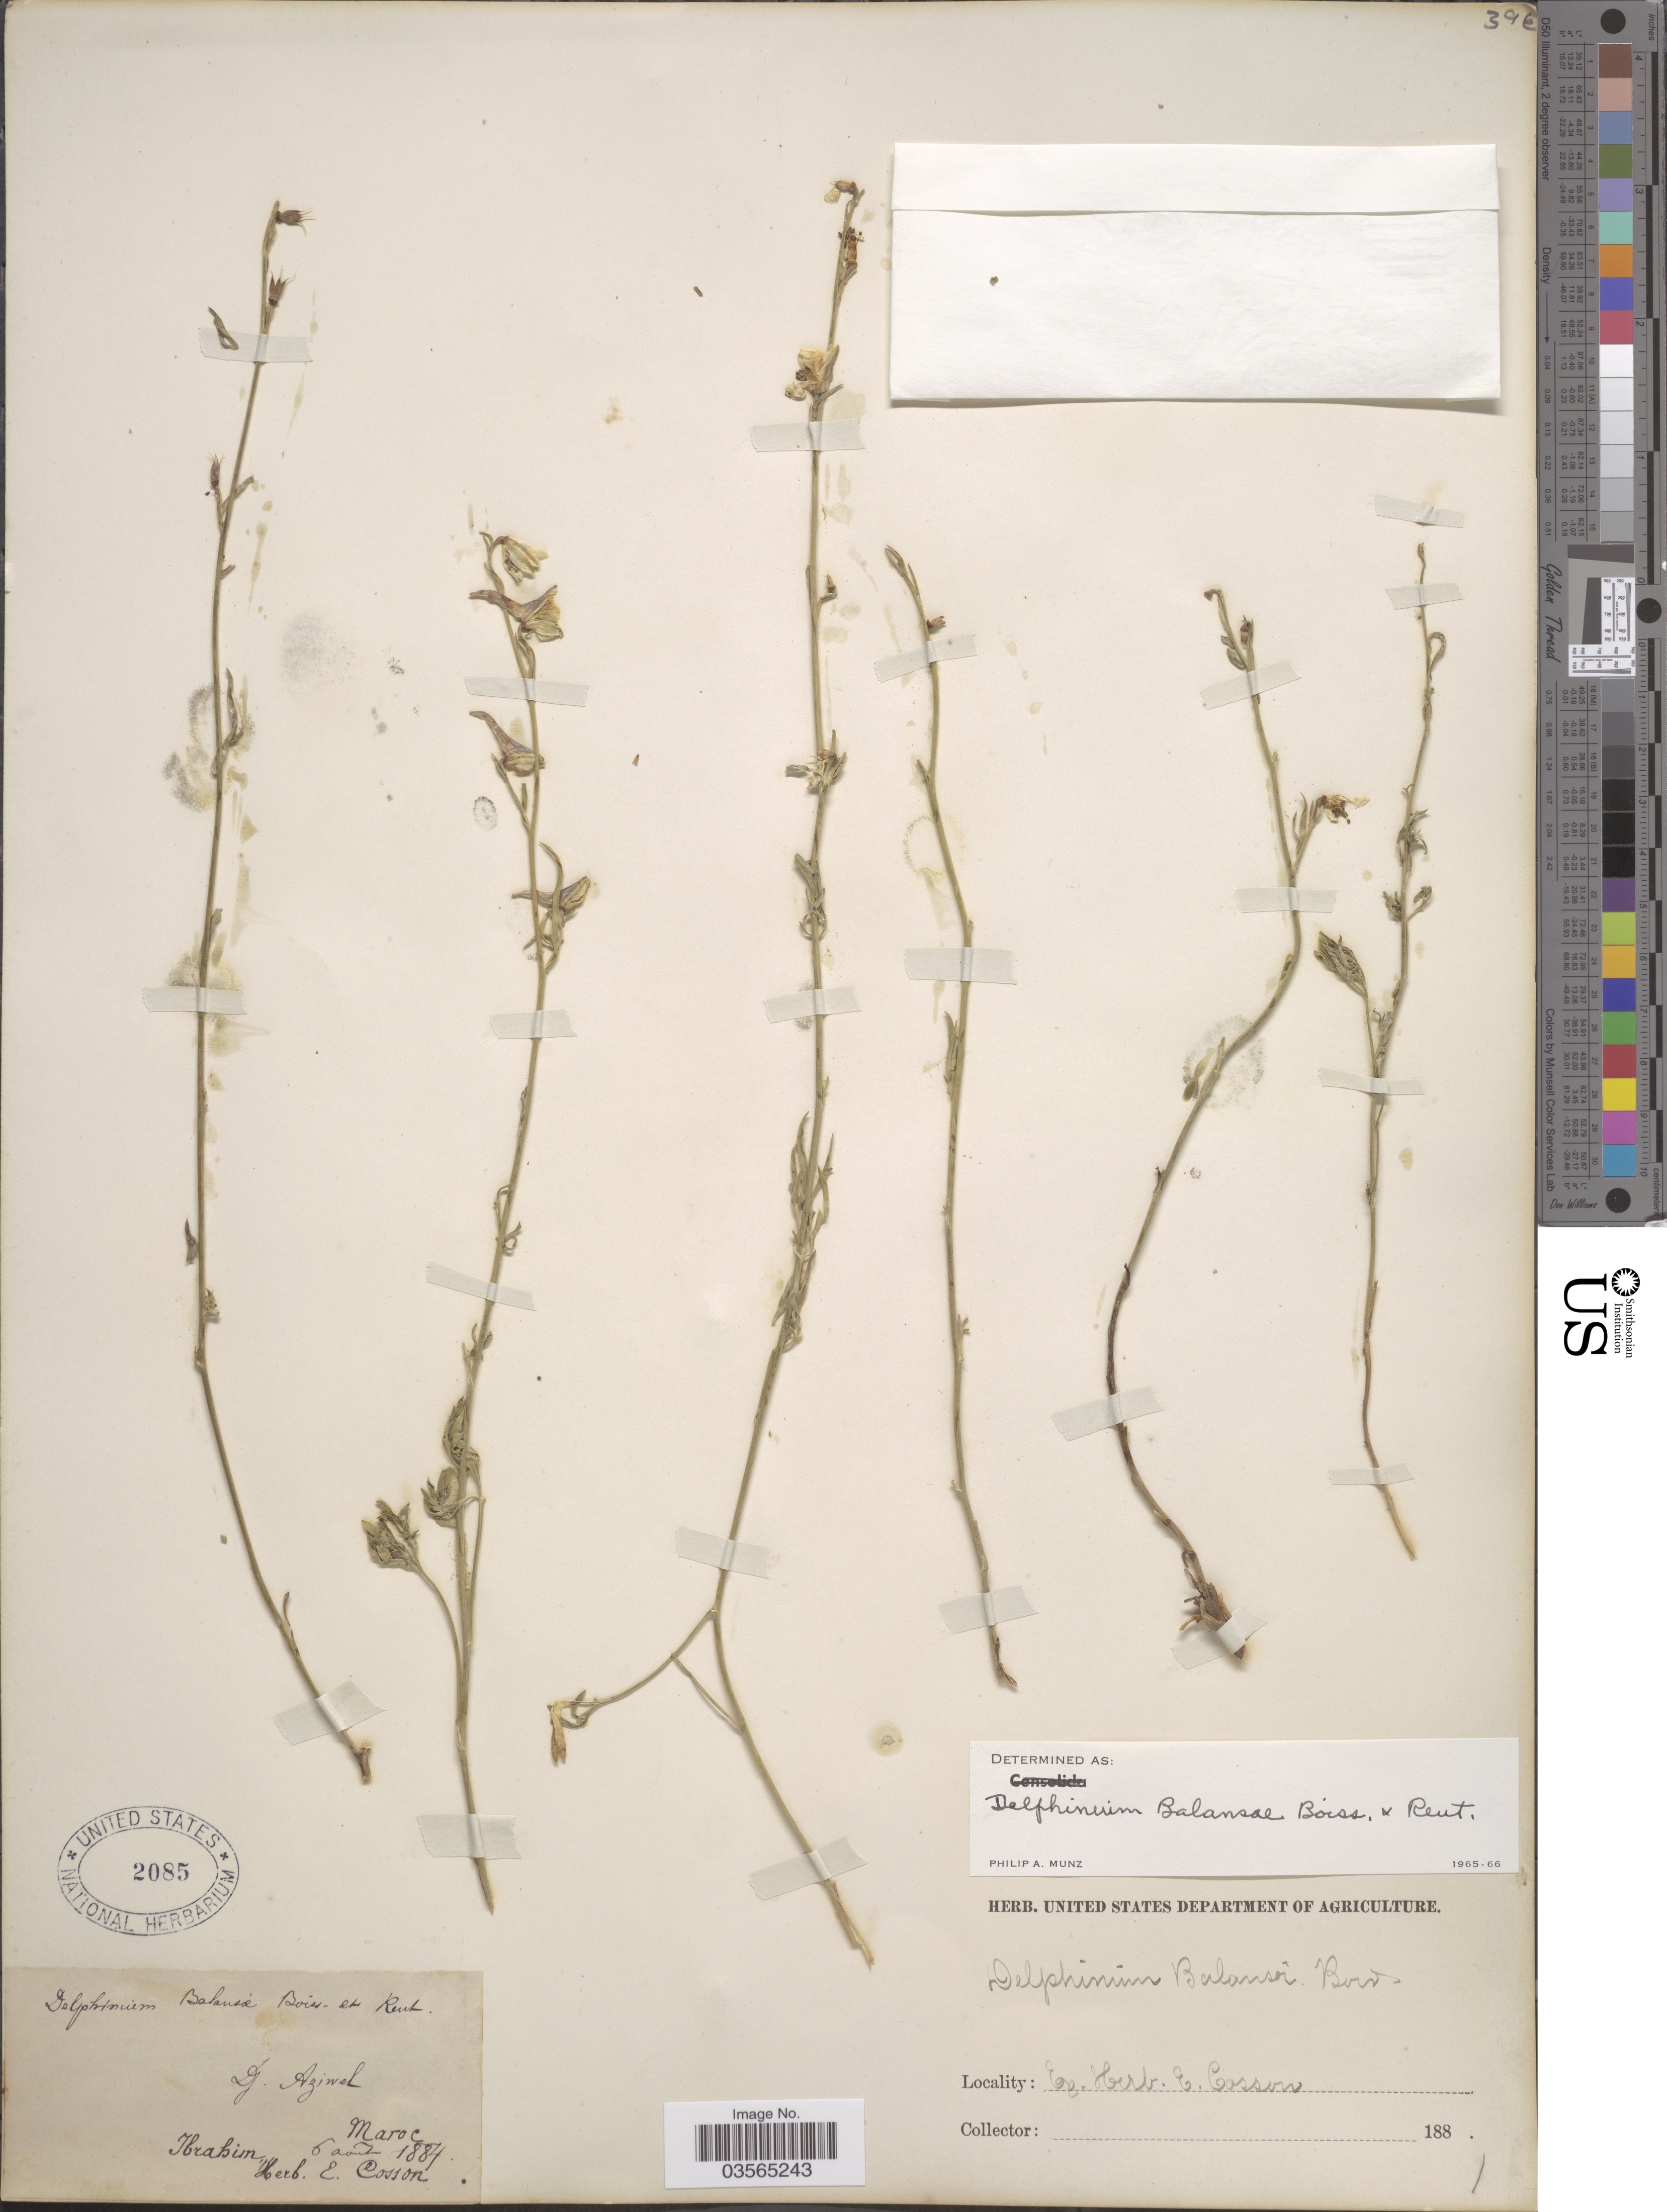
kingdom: Plantae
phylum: Tracheophyta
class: Magnoliopsida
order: Ranunculales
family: Ranunculaceae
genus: Delphinium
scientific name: Delphinium balansae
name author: Boiss. & Reut.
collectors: -. Ibrahim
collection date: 1884-08-06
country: Morocco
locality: Dj. Aziwel.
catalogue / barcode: US 2085